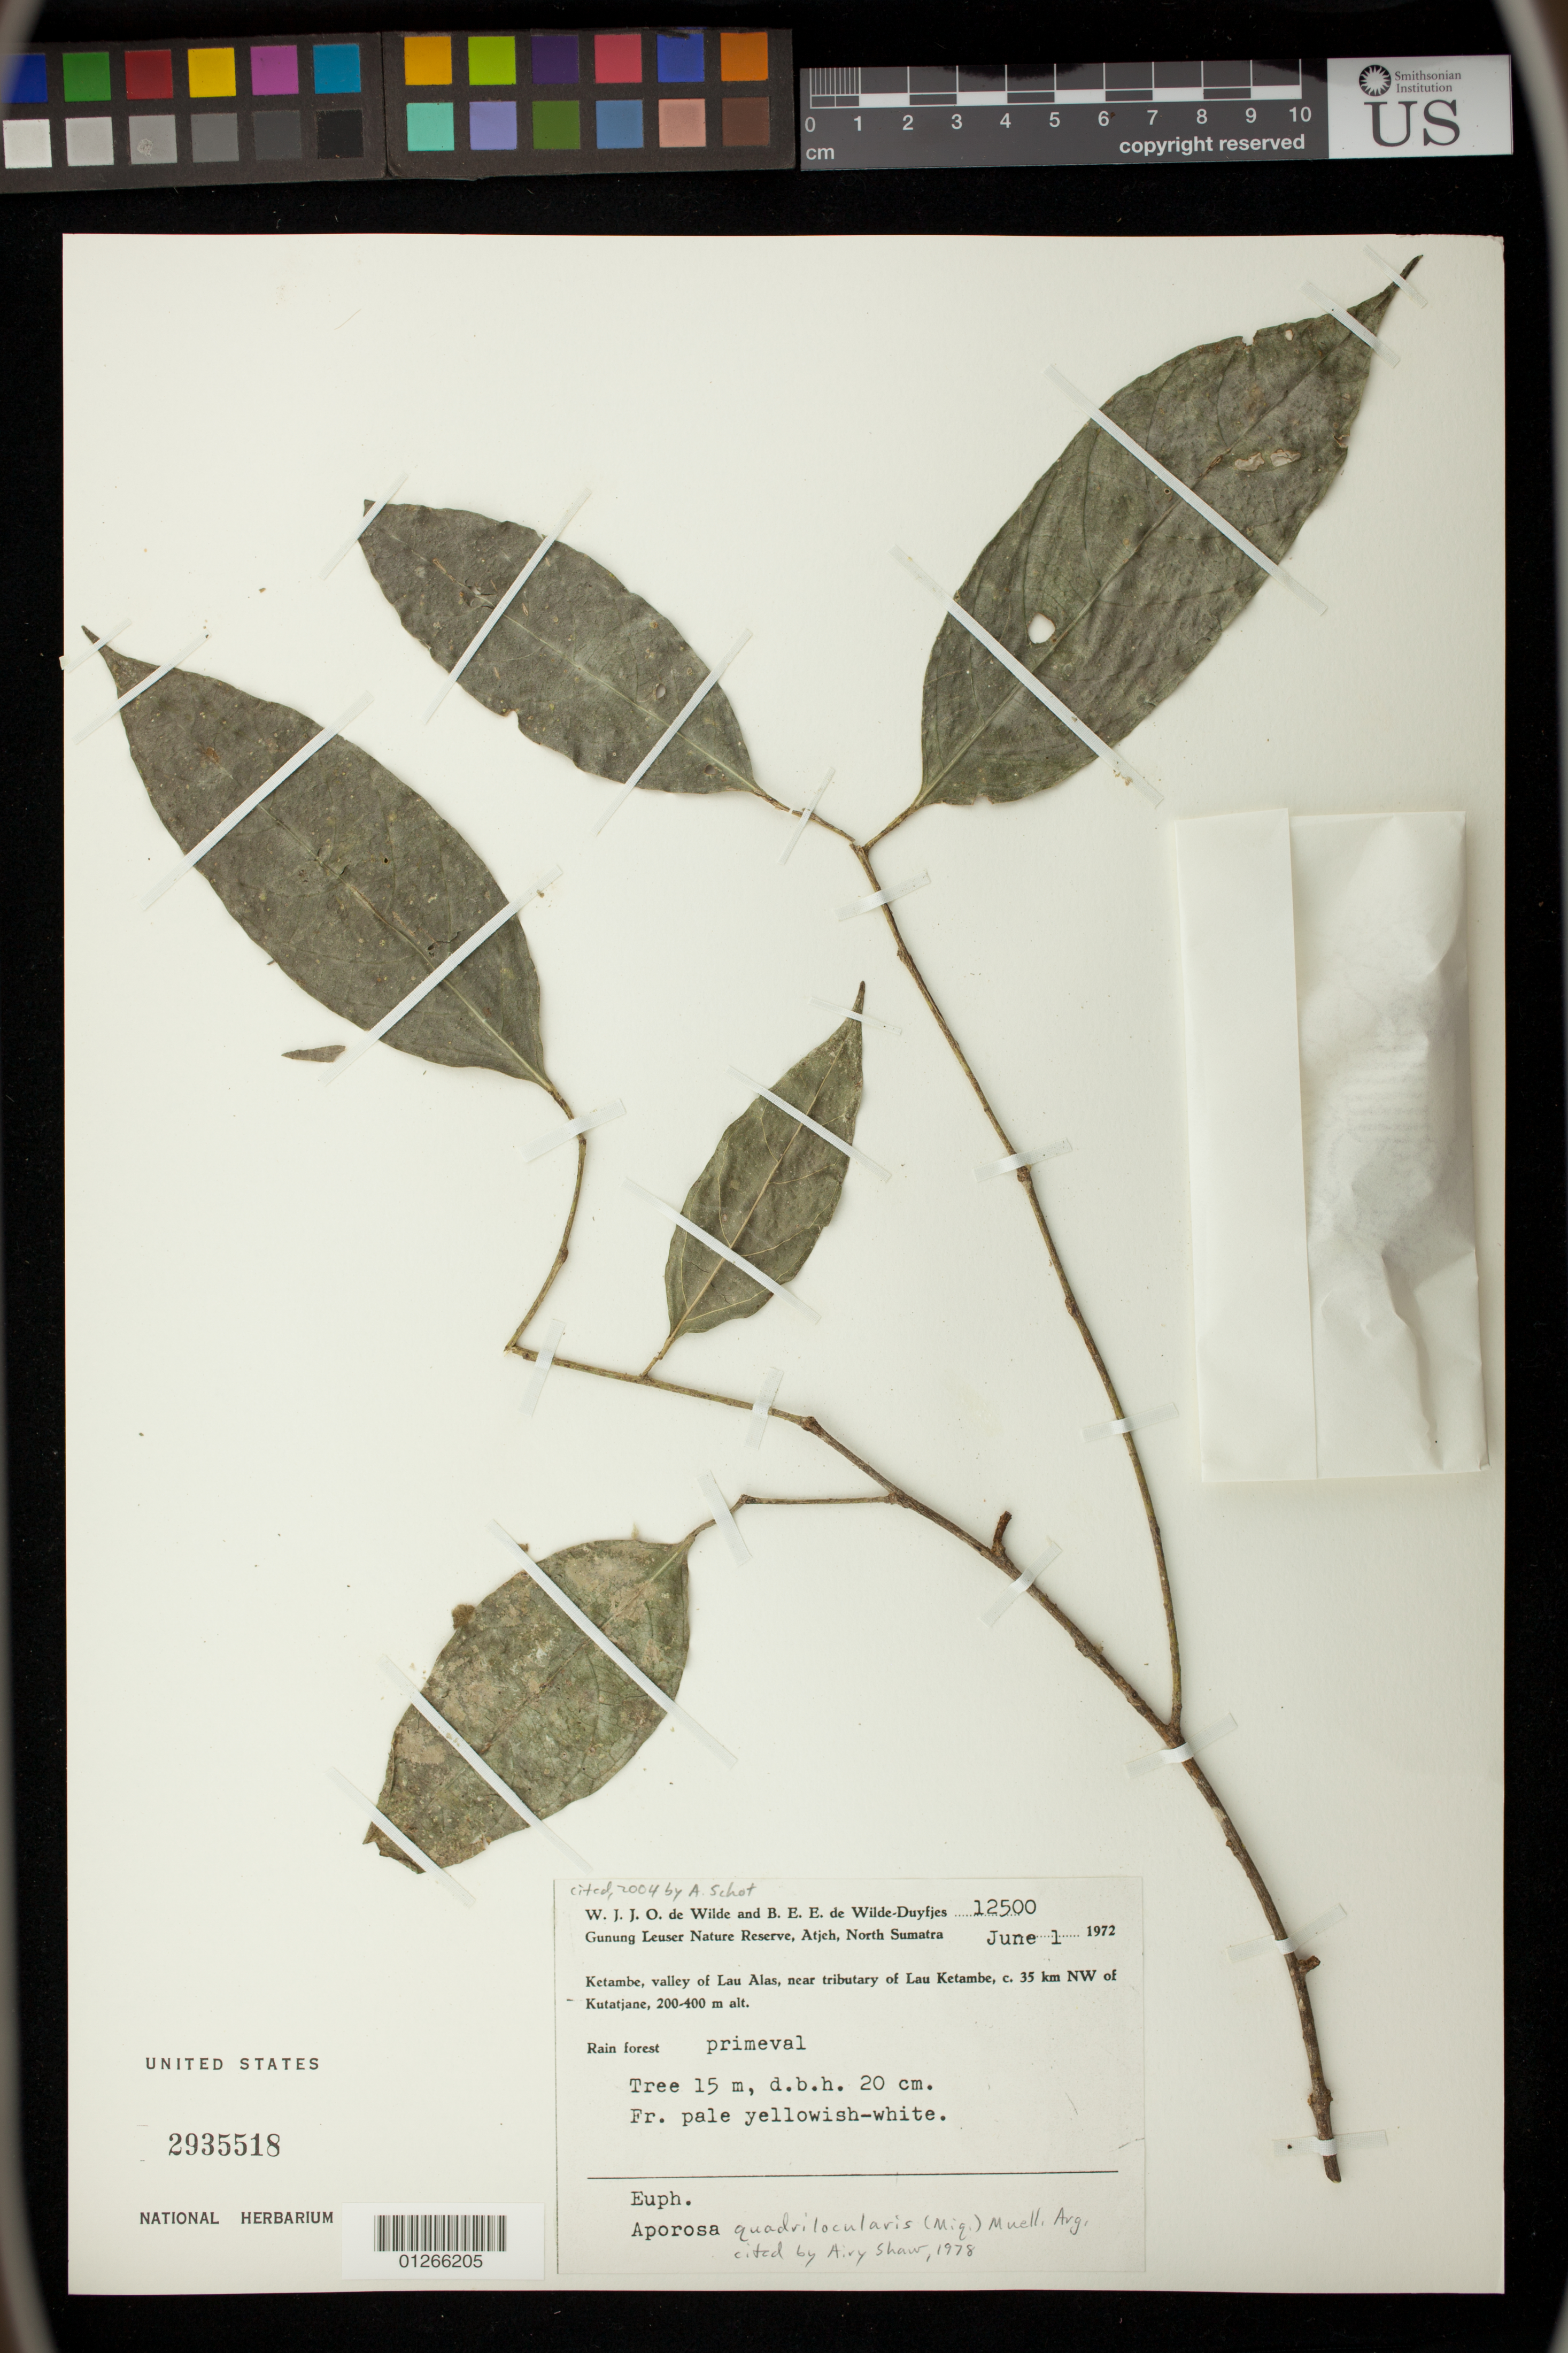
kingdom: Plantae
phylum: Tracheophyta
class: Magnoliopsida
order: Malpighiales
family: Phyllanthaceae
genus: Aporosa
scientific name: Aporosa quadrilocularis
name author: (Miq.) Müll. Arg.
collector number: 12500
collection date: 1972-06-01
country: Indonesia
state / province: Sumatra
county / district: Aceh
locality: Cunung Leuser Nature Reserve, Atjeh, North Sumatra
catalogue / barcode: US 2935518